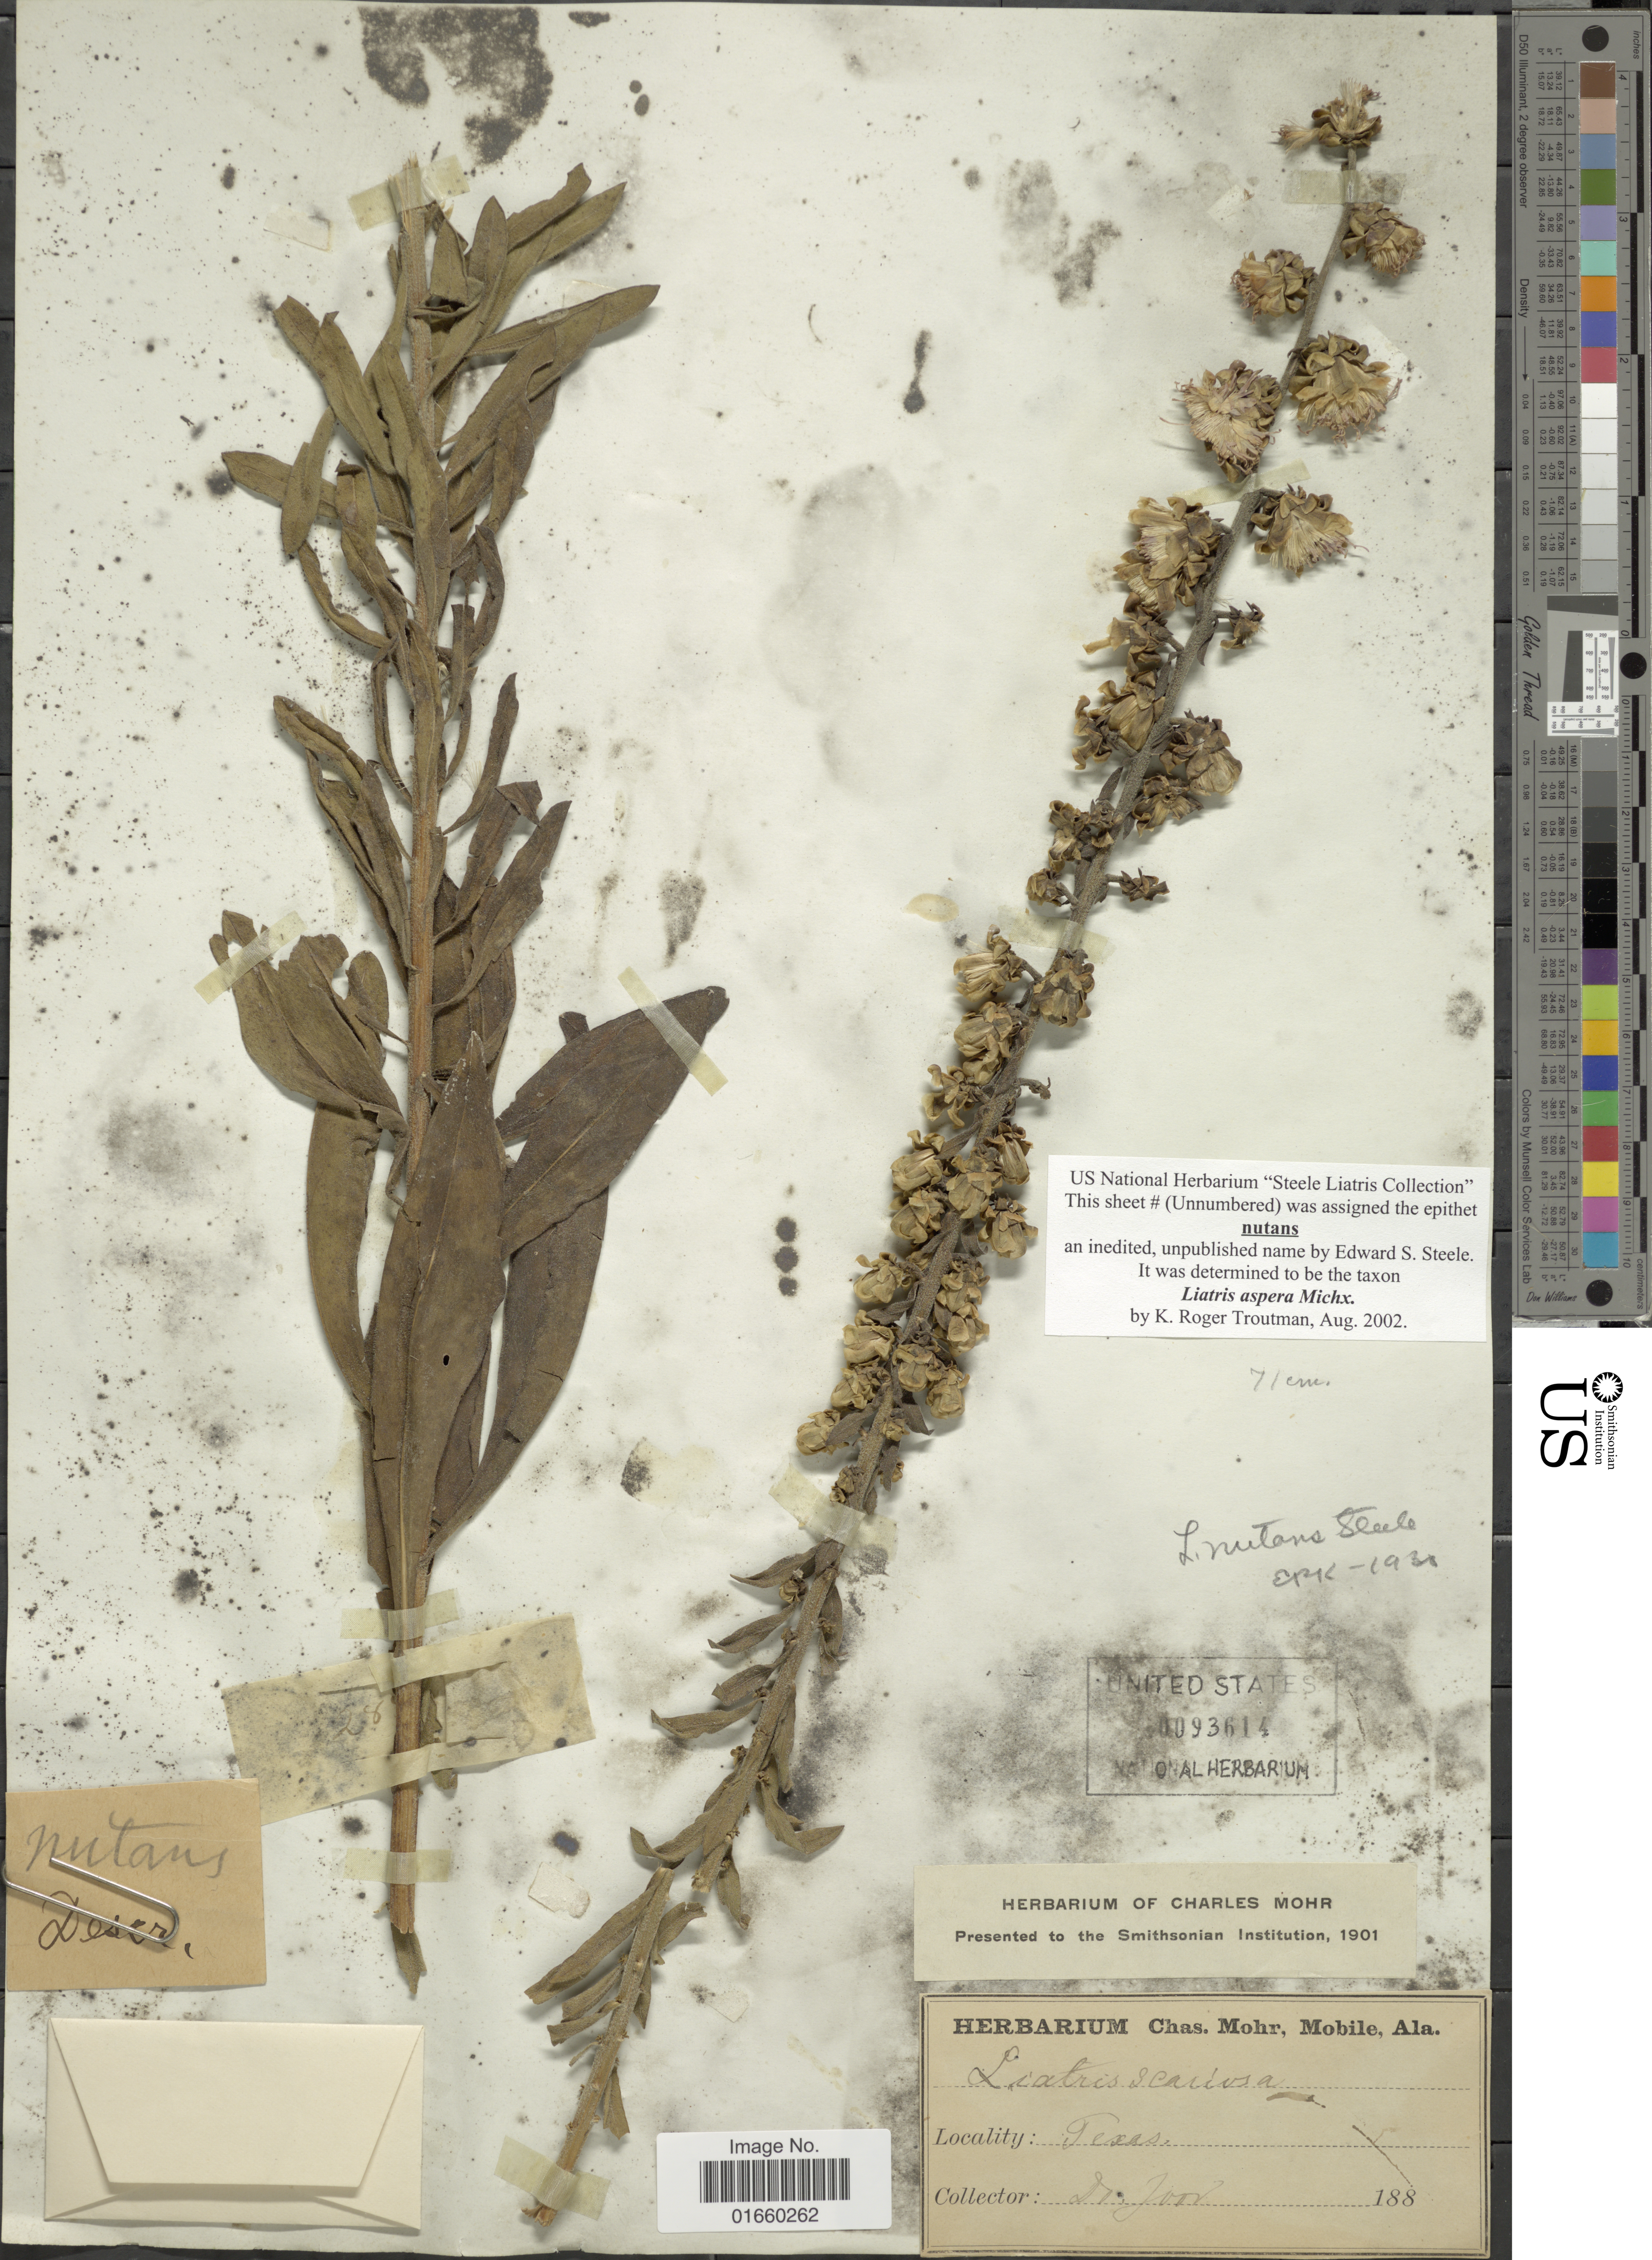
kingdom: Plantae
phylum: Tracheophyta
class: Magnoliopsida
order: Asterales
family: Asteraceae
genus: Liatris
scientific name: Liatris aspera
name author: Michx.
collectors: -. Joor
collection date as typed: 188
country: United States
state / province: Texas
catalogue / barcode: US 93614